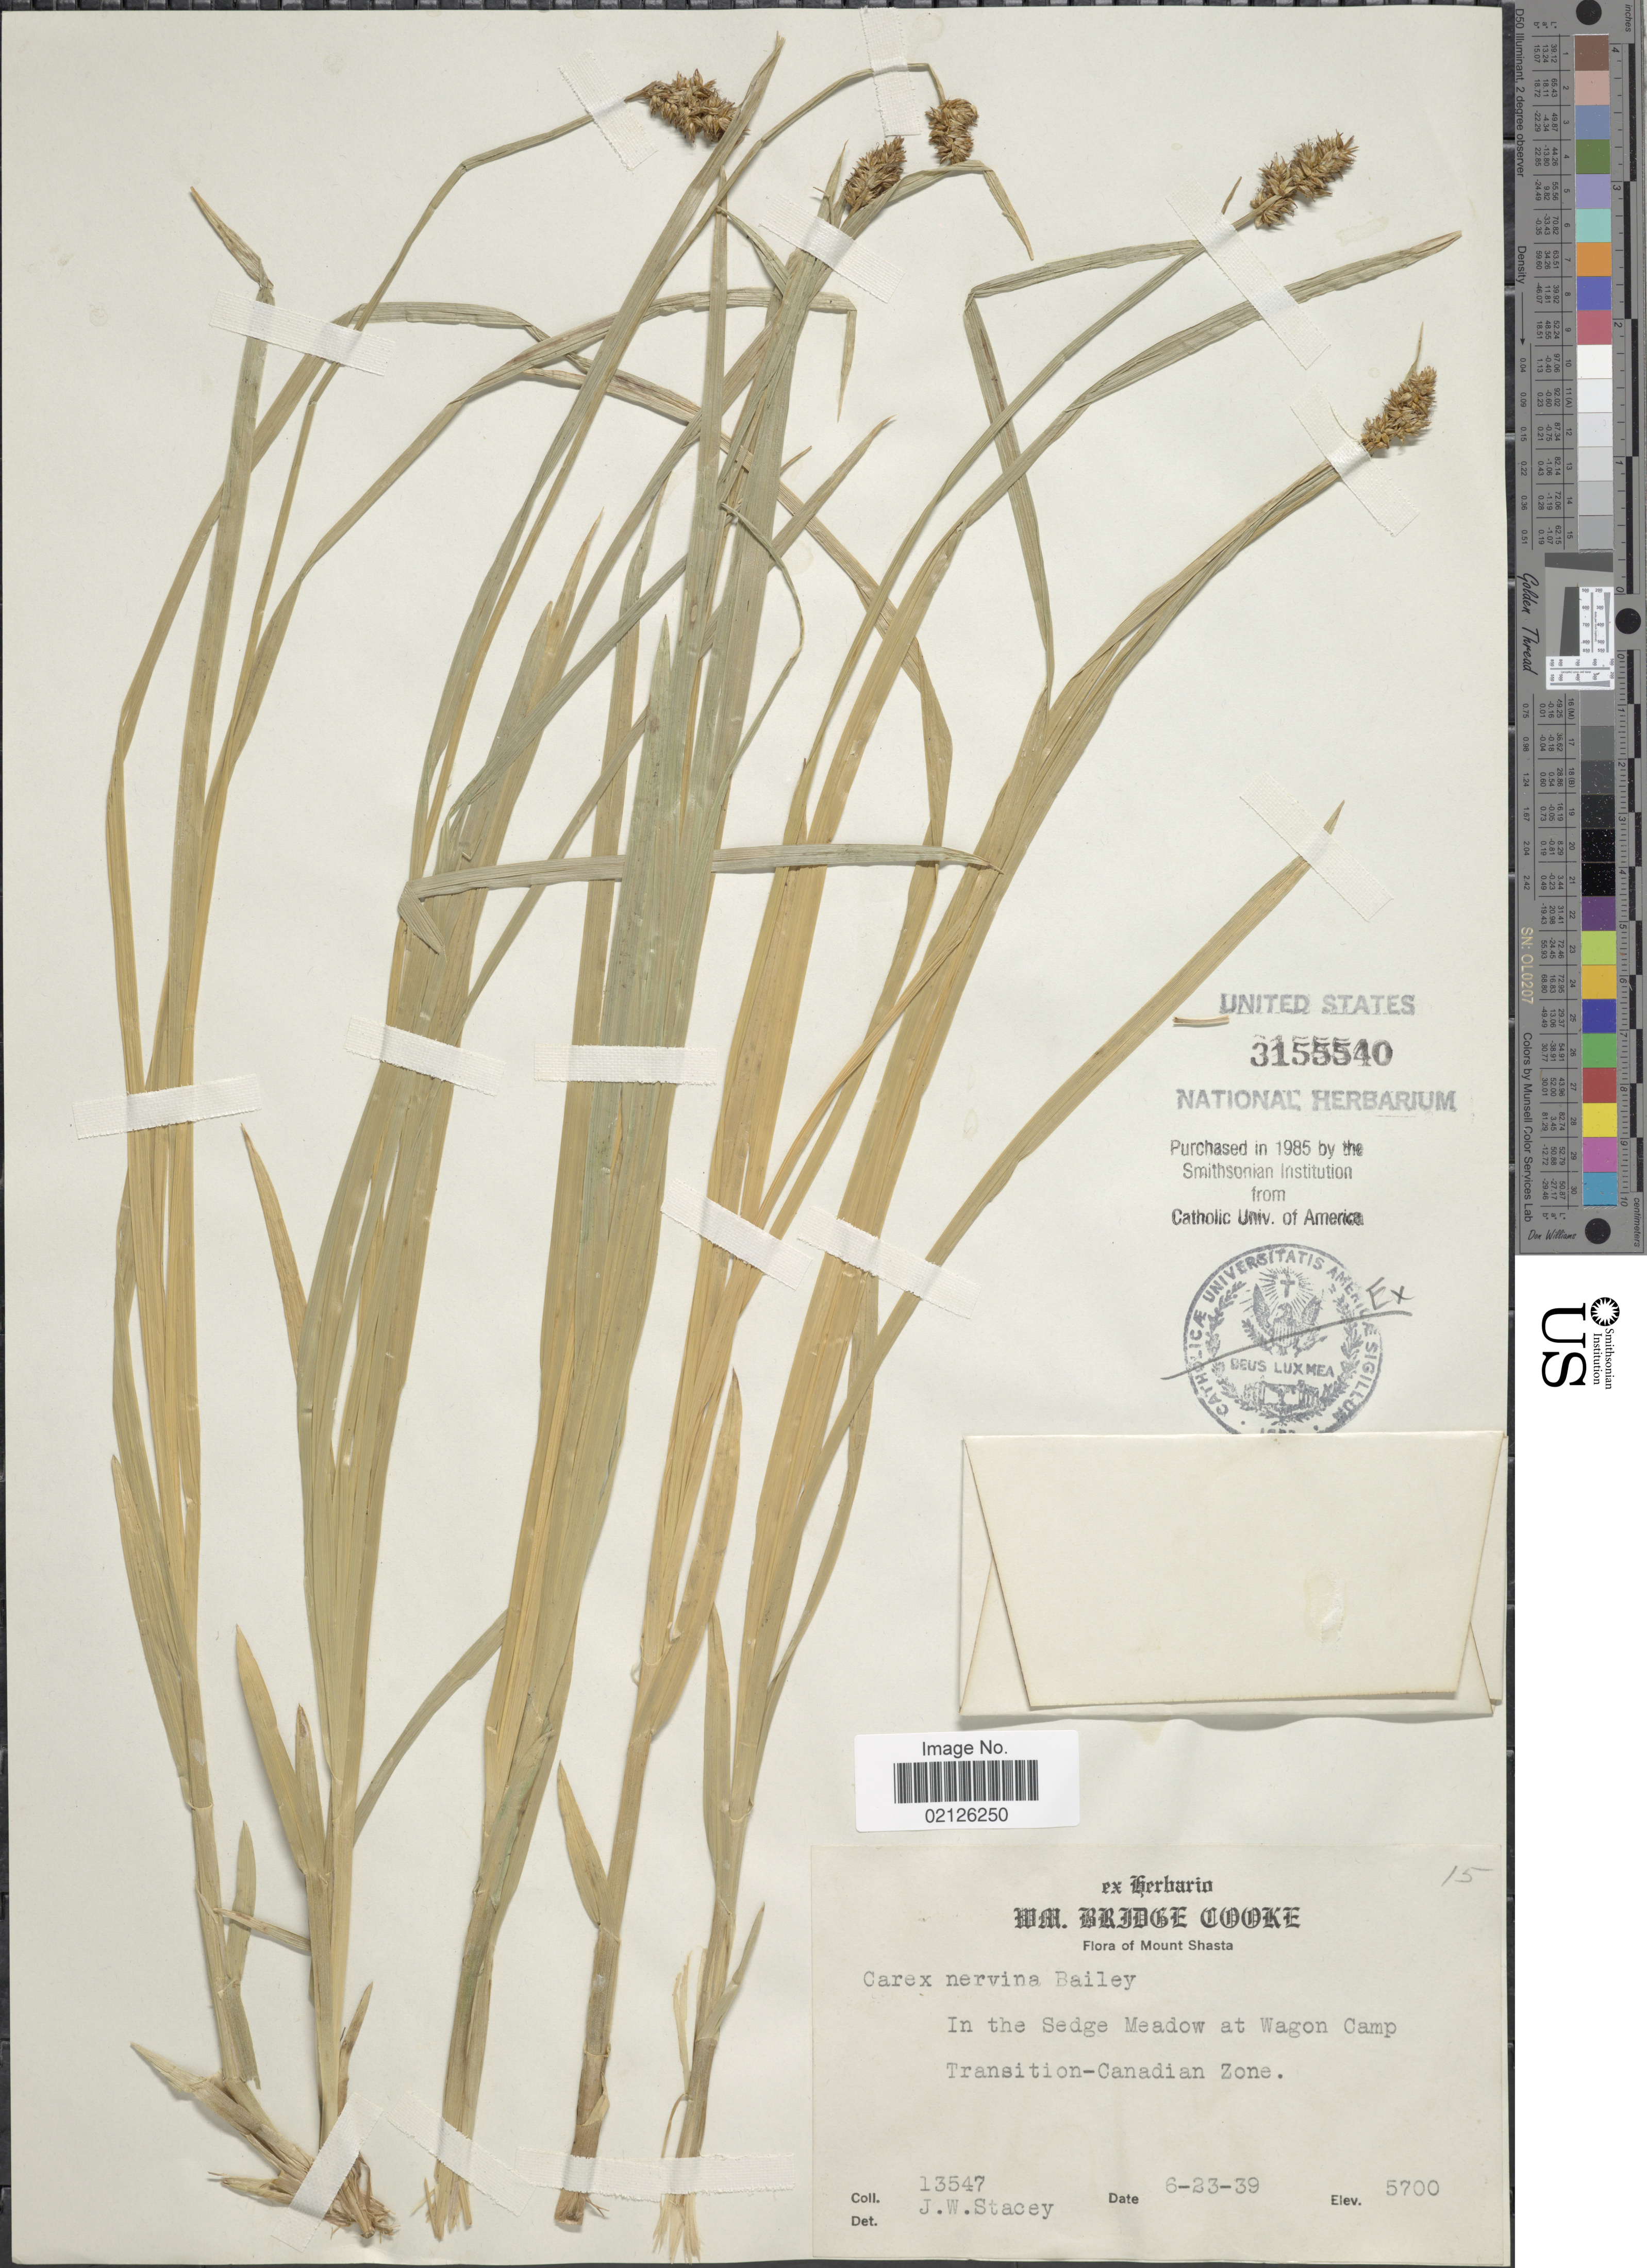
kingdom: Plantae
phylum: Tracheophyta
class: Liliopsida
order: Poales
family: Cyperaceae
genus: Carex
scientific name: Carex nervina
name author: L.H. Bailey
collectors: J. W. Stacey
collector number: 13547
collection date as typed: Transcribed d/m/y: 23/6/39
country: United States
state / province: California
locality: Mount Shasta, In the Sedge Meadow at Wagon Camp Transition-Canadian Zone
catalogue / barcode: US 315540